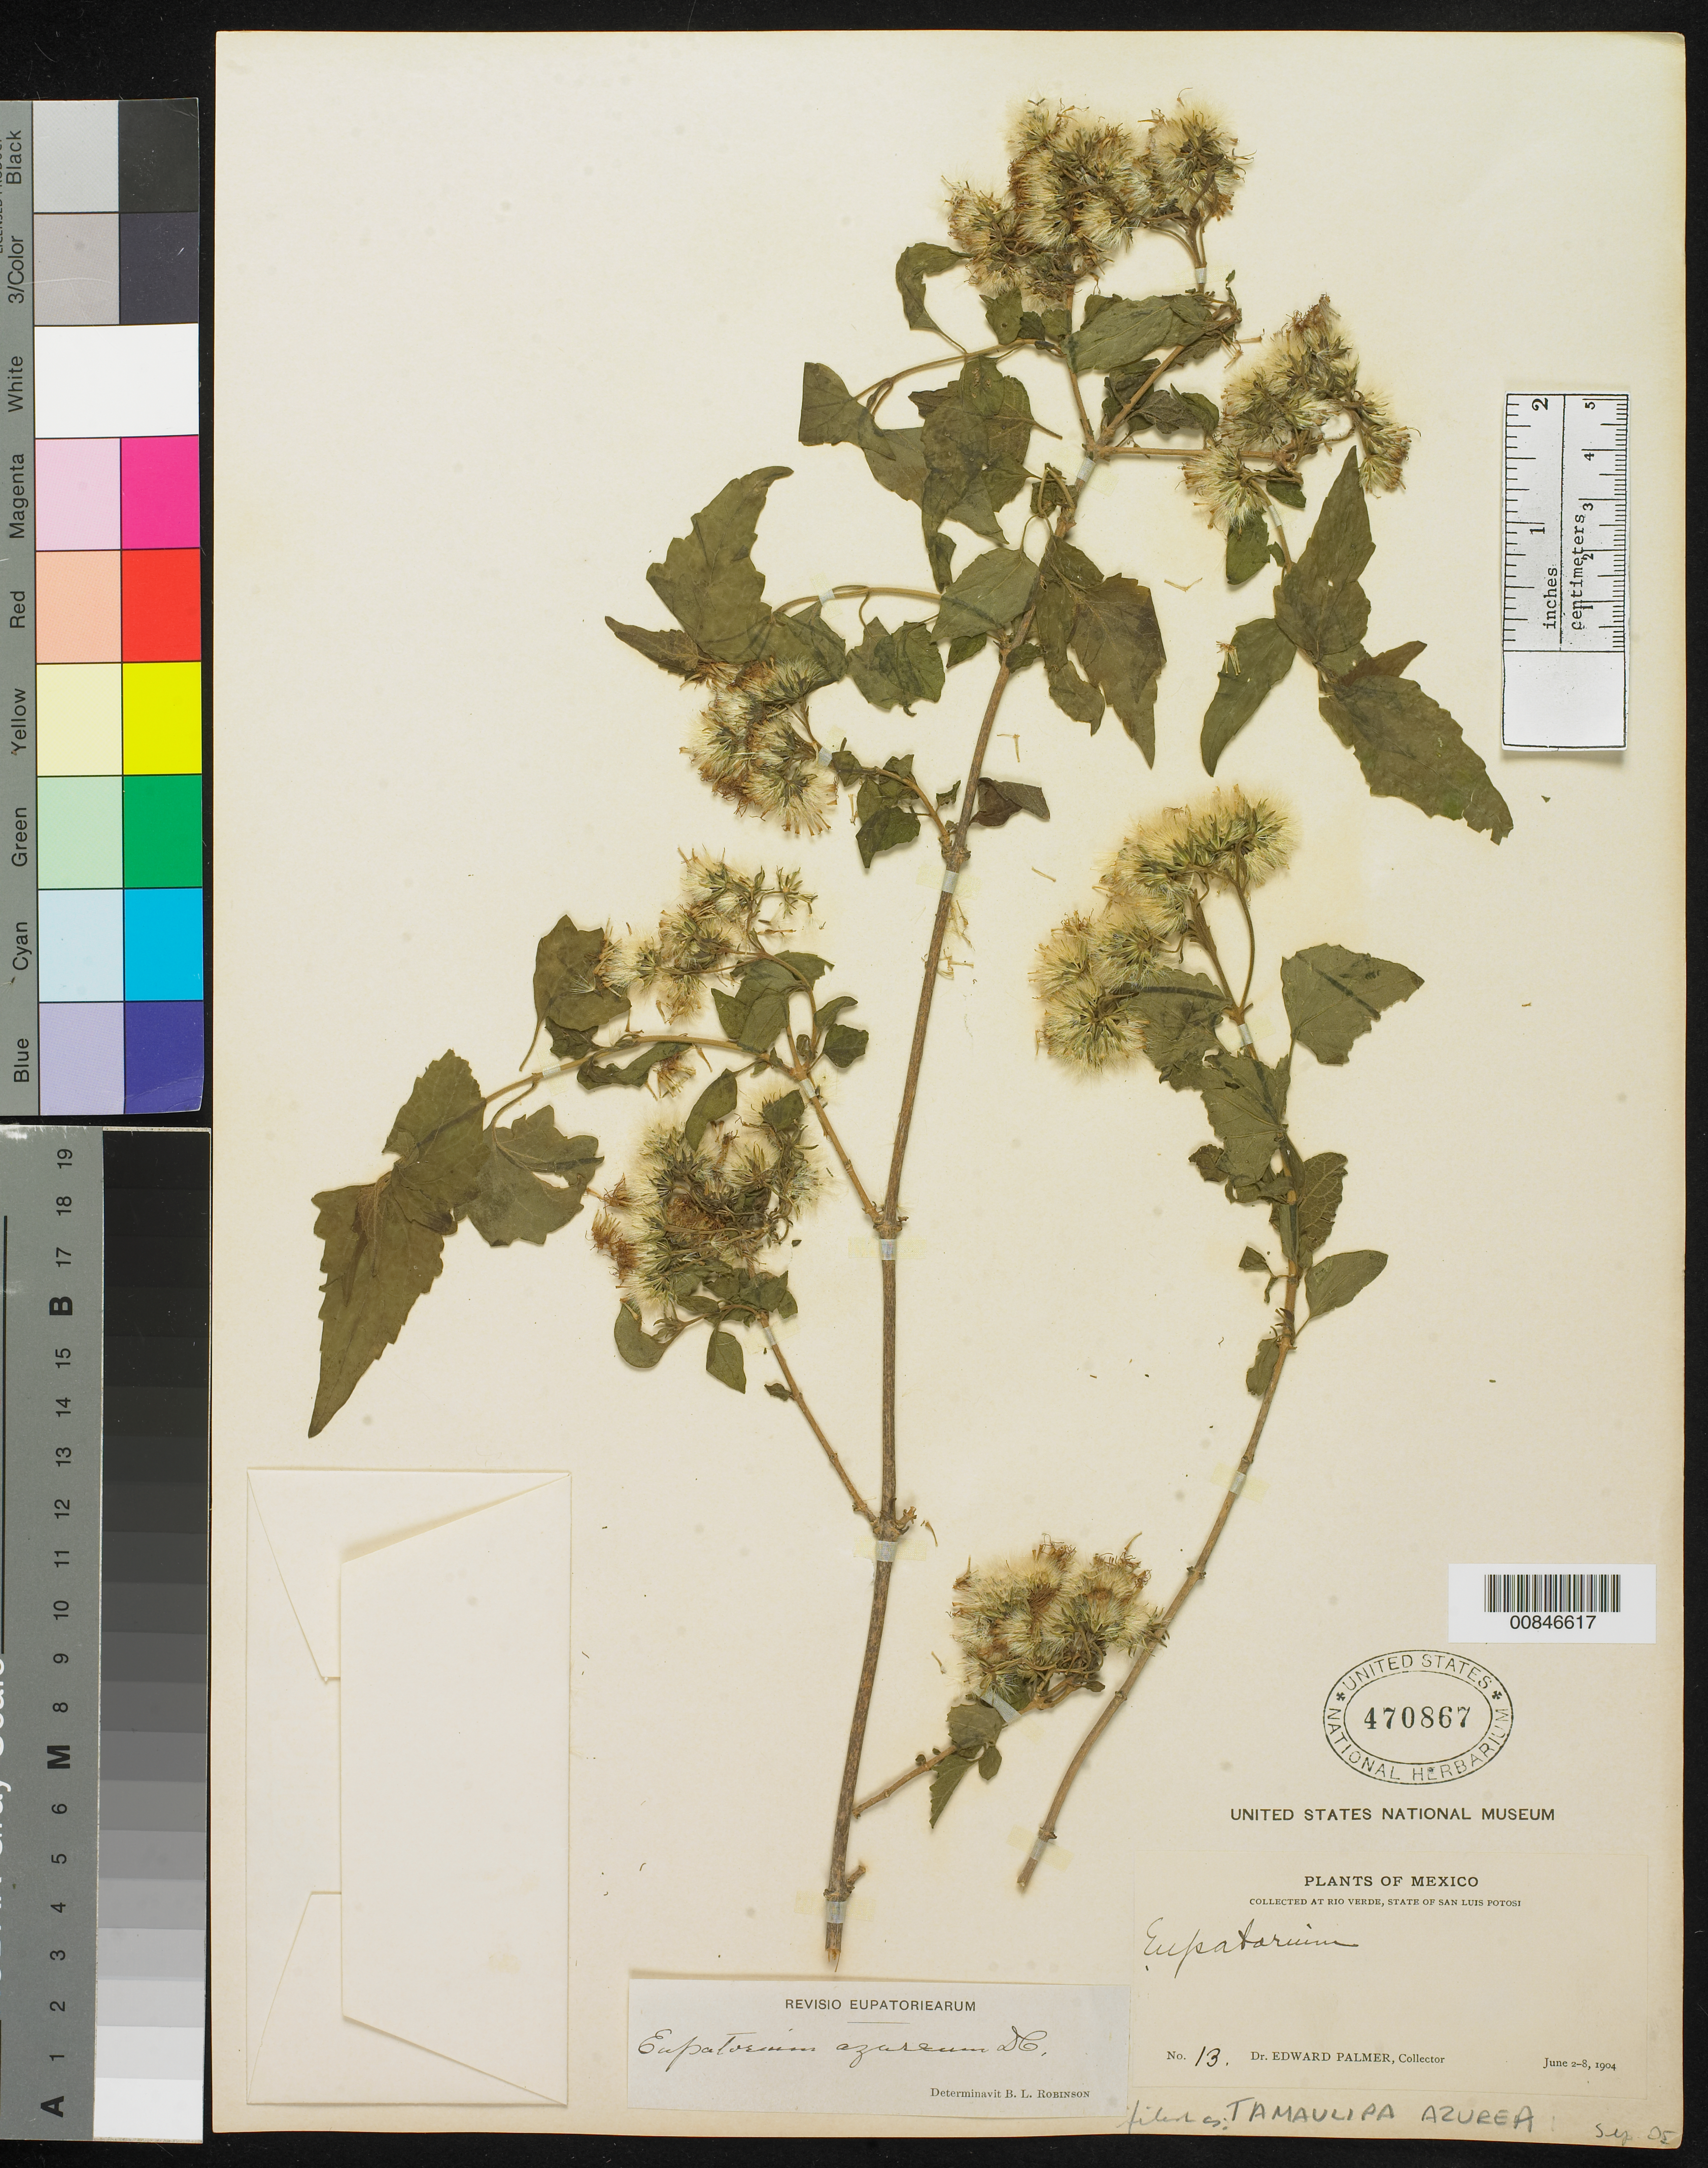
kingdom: Plantae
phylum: Tracheophyta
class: Magnoliopsida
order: Asterales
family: Asteraceae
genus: Tamaulipa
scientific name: Tamaulipa azurea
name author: (DC.) R.M. King & H. Rob.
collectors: E. Palmer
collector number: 13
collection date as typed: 02 Jun 1904 to 08 Jun 1904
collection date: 1904-06-02/1904-06-08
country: Mexico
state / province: San Luis Potosí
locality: Río Verde, San Luis Potosí.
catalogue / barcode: US 470867